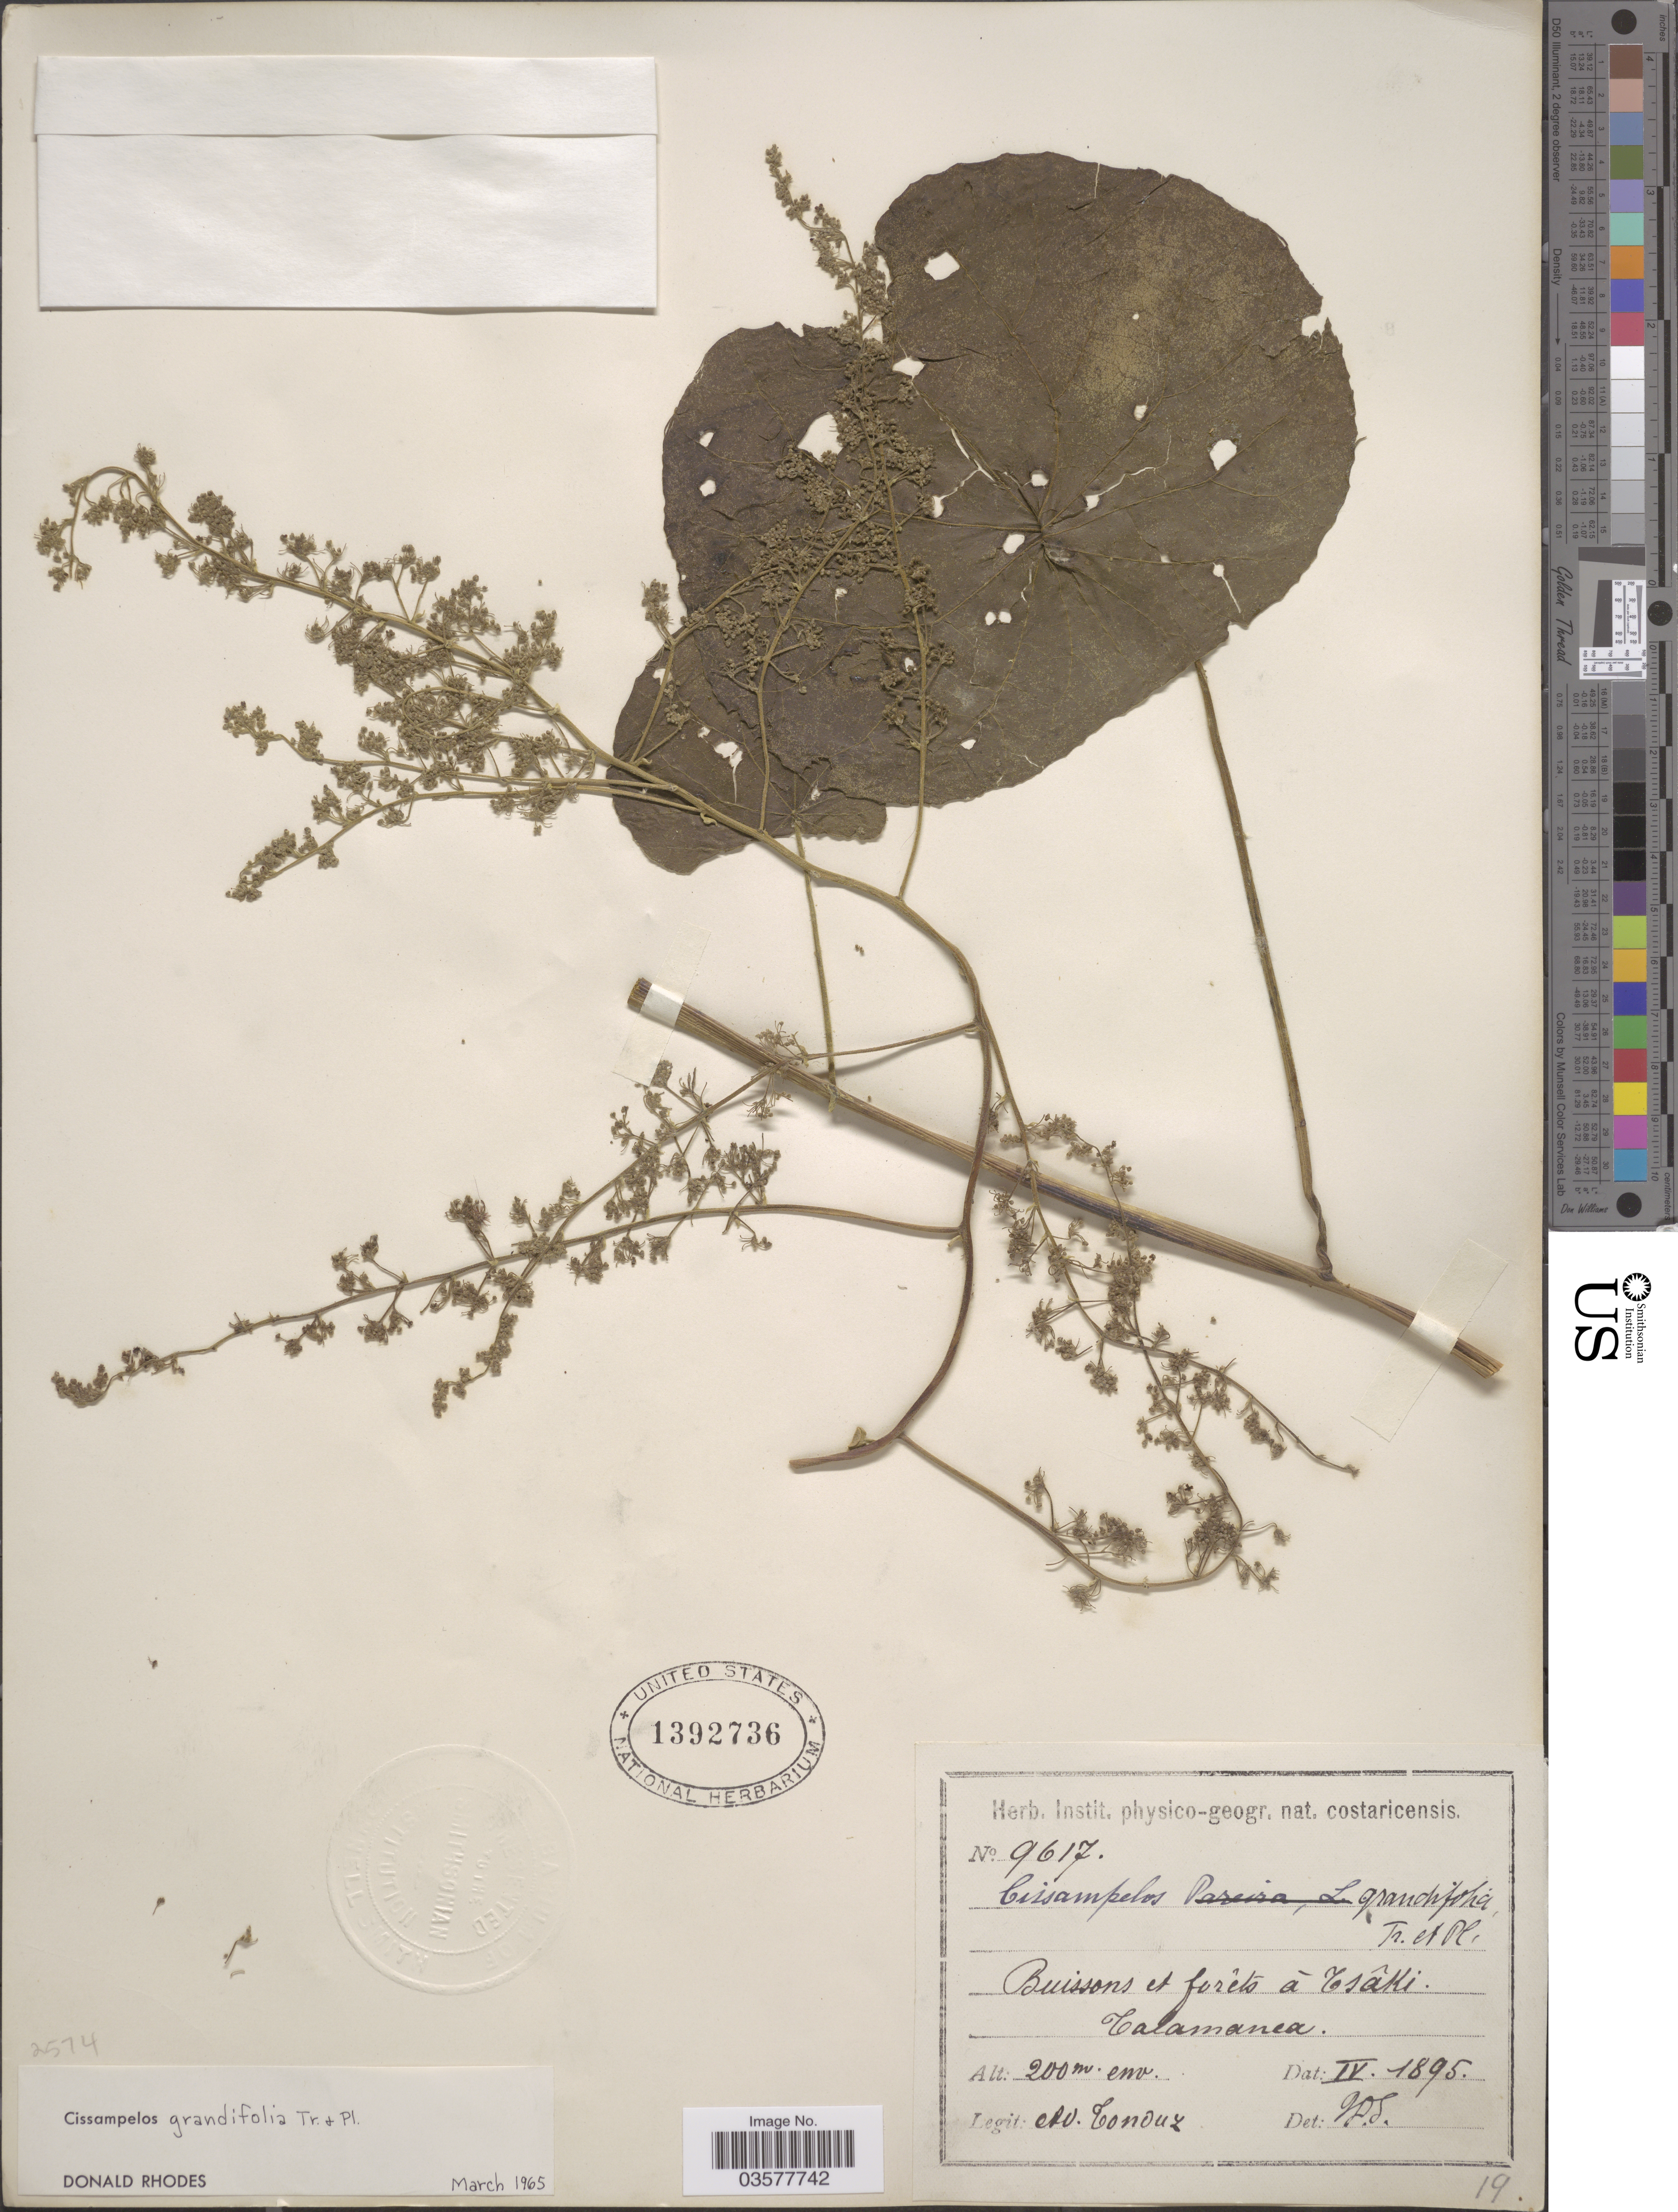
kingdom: Plantae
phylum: Tracheophyta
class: Magnoliopsida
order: Ranunculales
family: Menispermaceae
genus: Cissampelos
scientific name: Cissampelos grandifolia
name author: Triana & Planch.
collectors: A. Tonduz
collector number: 9617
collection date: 1895-04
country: Costa Rica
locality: Buissons et forêts á Tsâki. Talamanca.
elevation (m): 200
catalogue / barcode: US 1392736